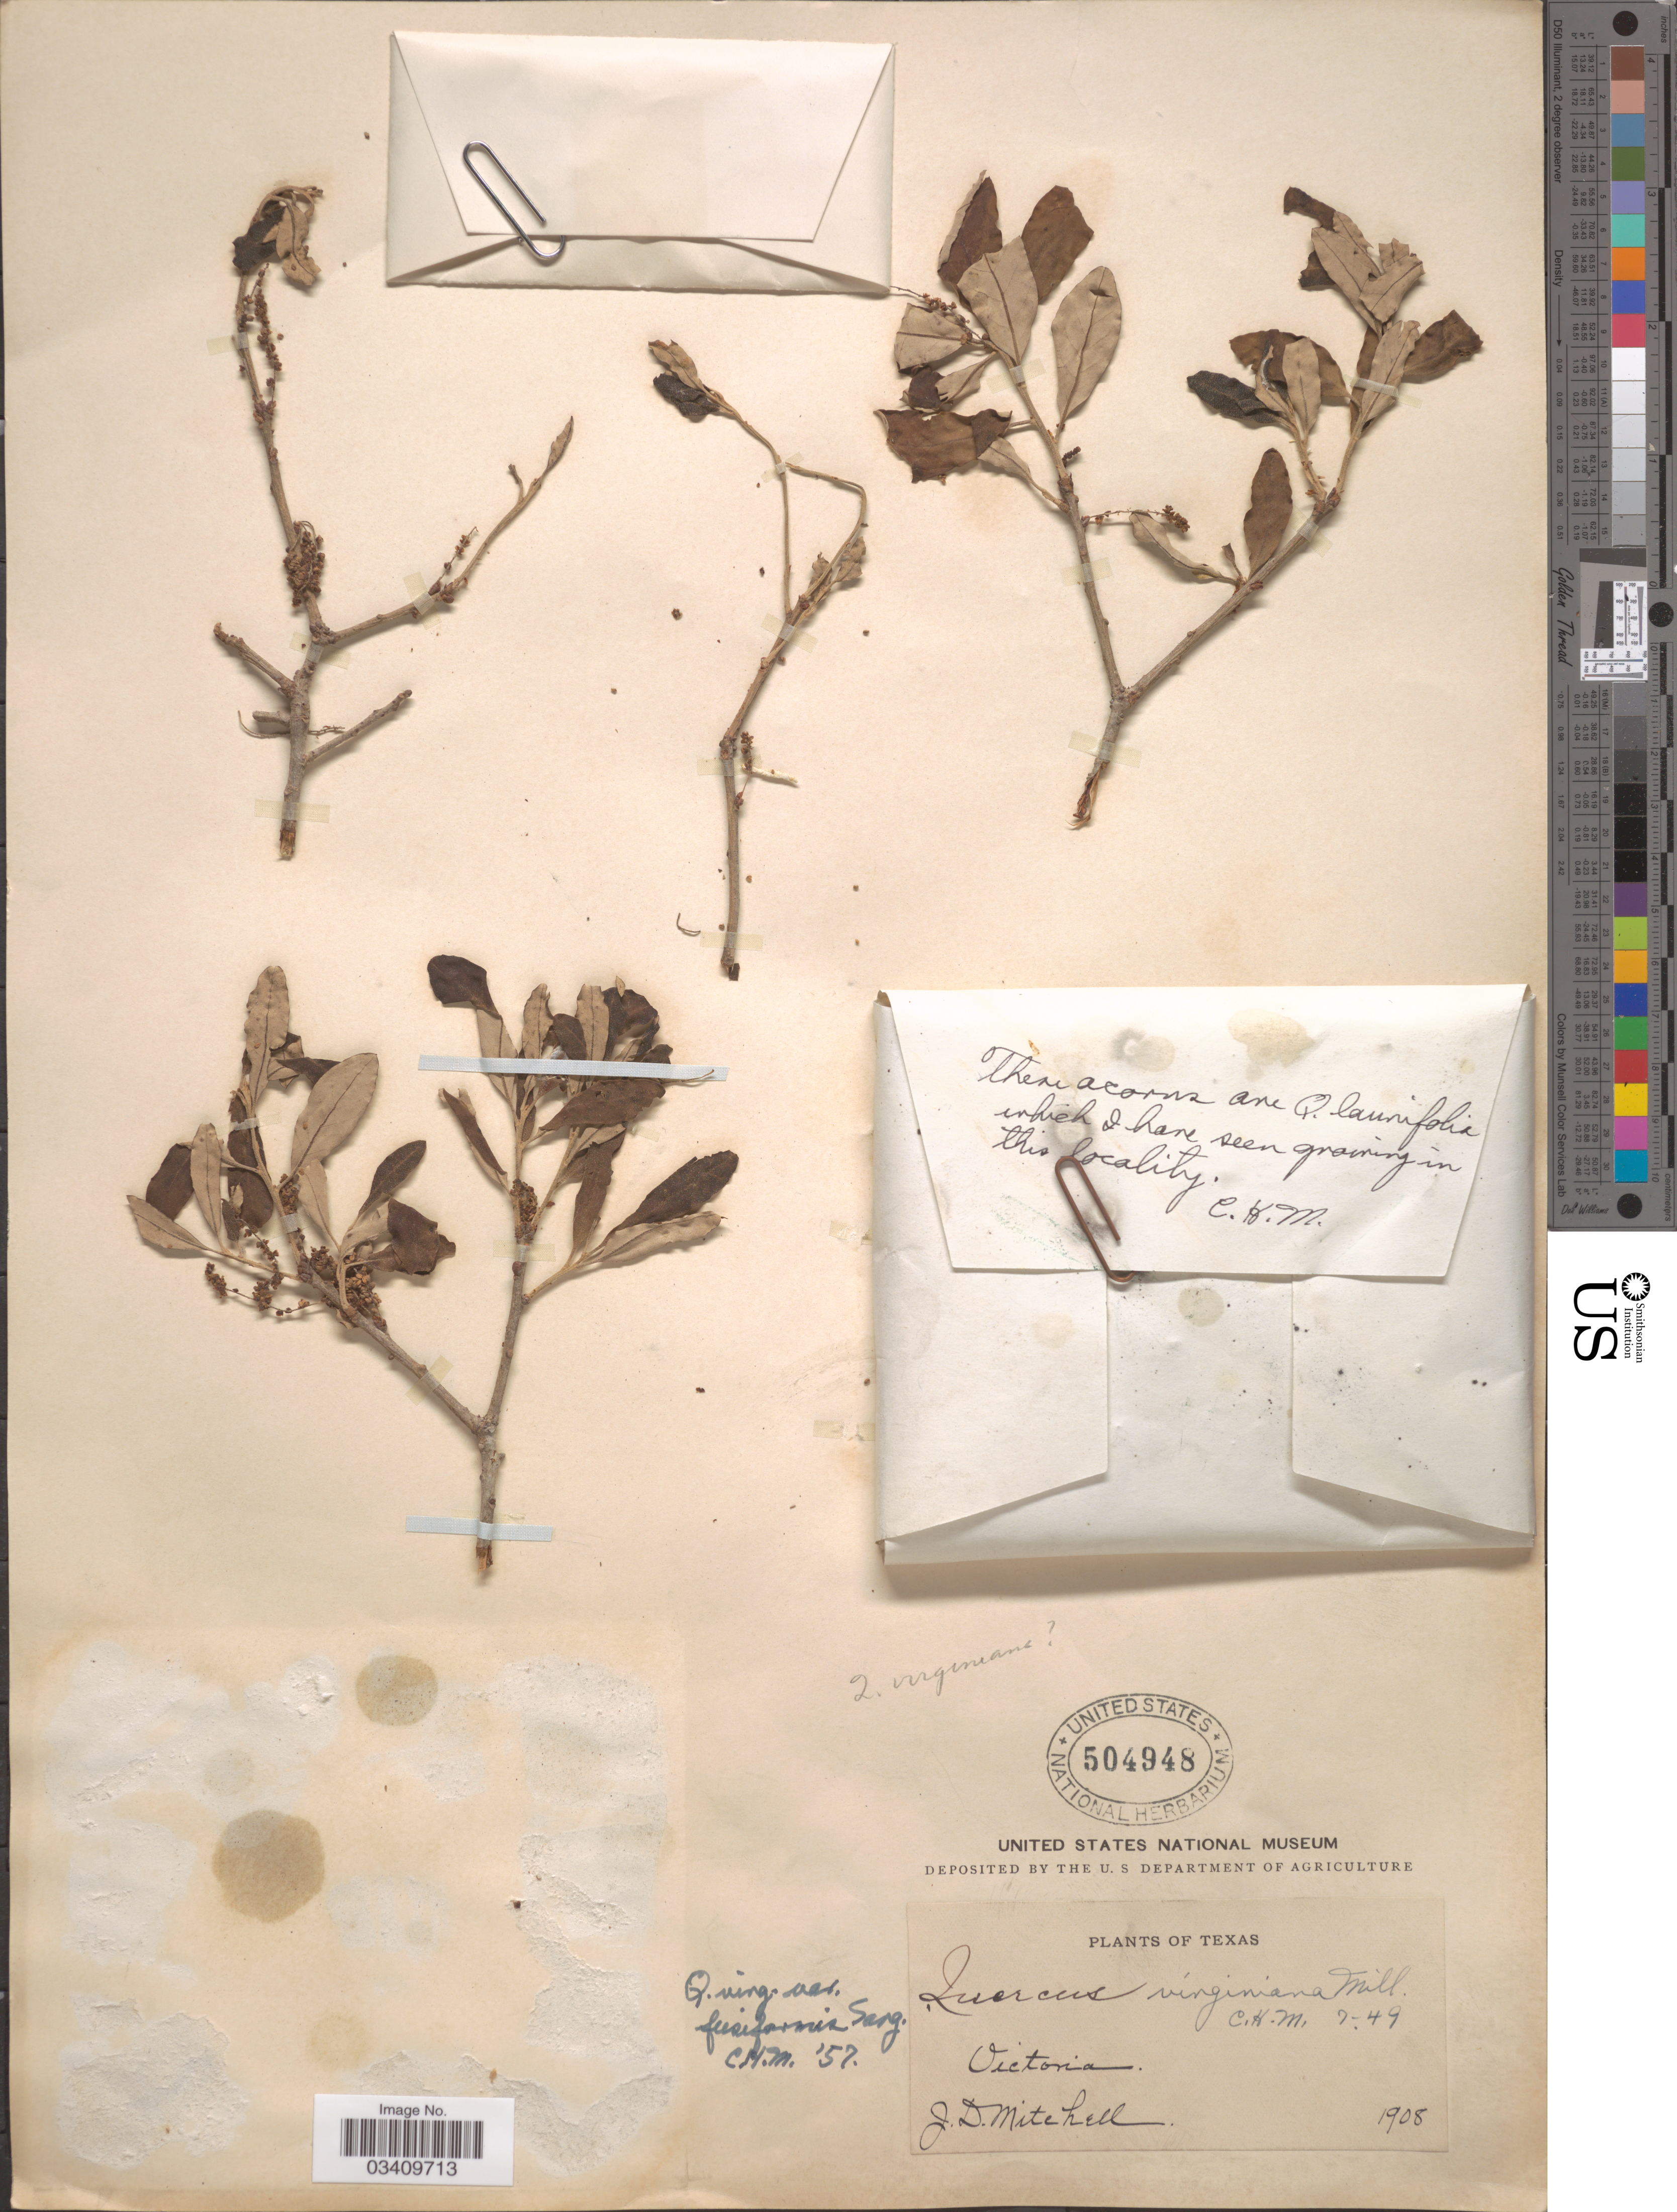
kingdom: Plantae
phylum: Tracheophyta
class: Magnoliopsida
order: Fagales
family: Fagaceae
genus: Quercus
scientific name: Quercus virginiana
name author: Mill.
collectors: J. D. Mitchell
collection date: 1908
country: United States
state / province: Texas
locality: Victoria.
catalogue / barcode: US 504948